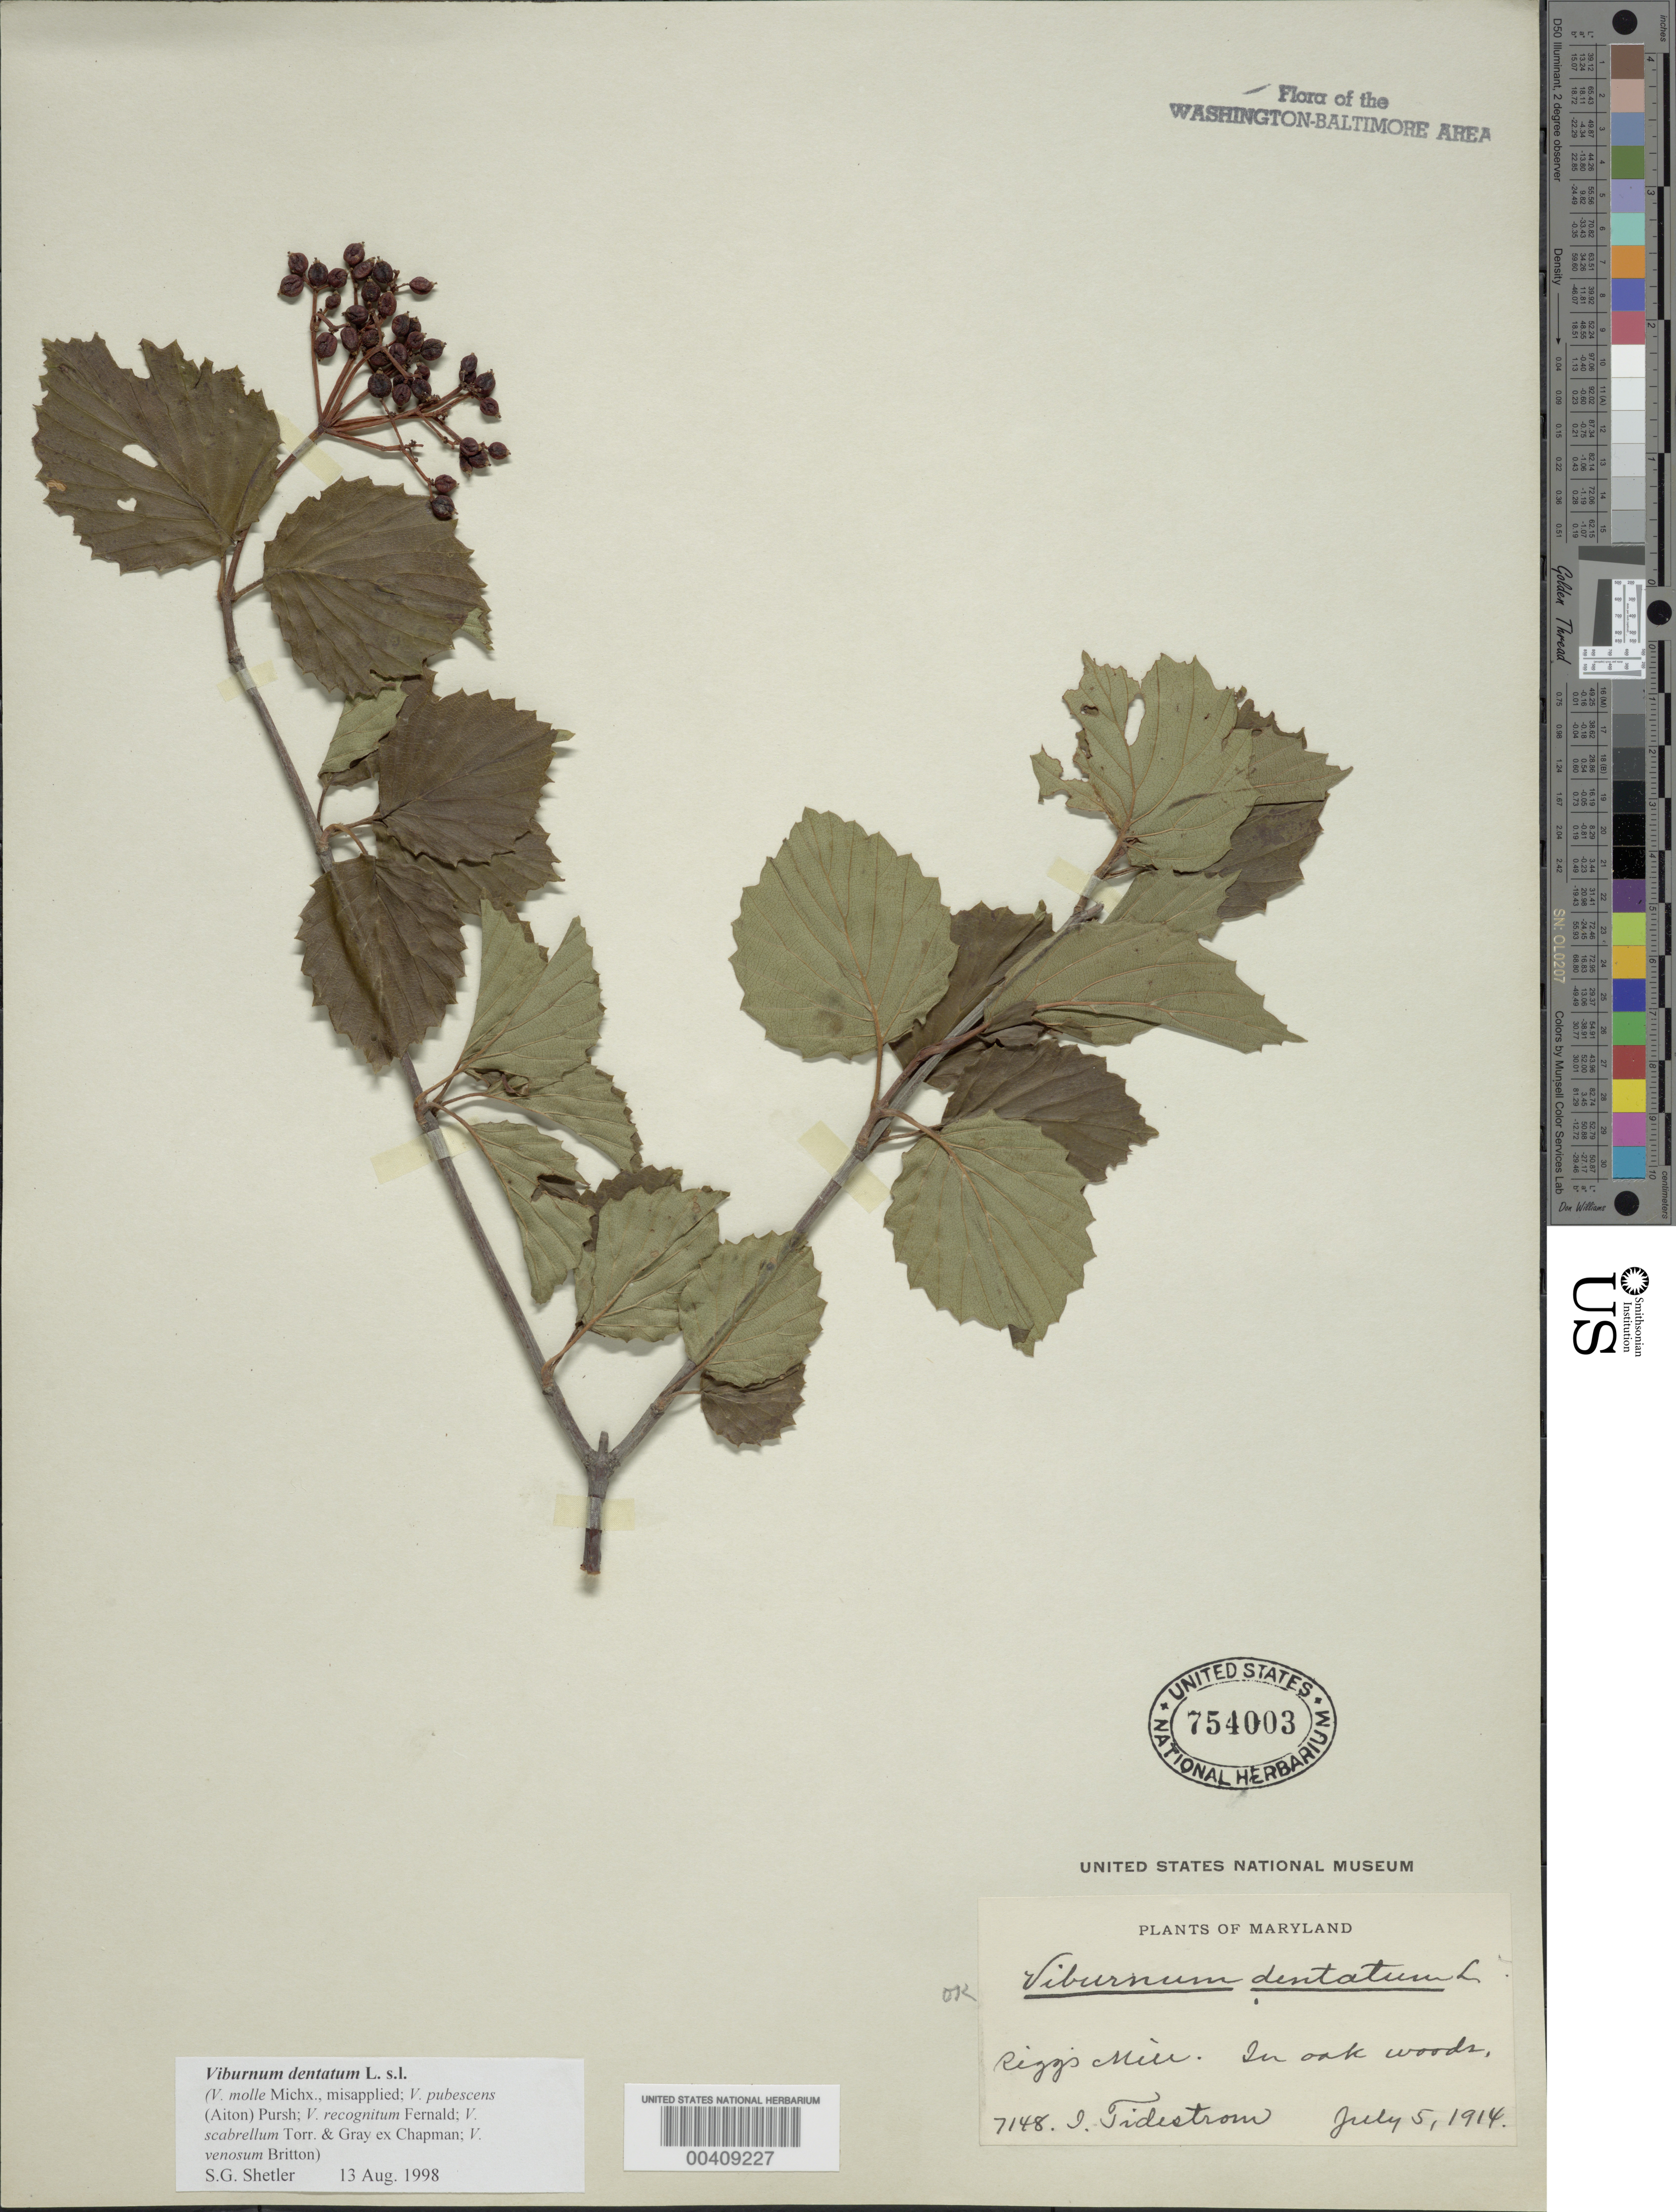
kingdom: Plantae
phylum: Tracheophyta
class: Magnoliopsida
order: Dipsacales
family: Viburnaceae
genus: Viburnum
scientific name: Viburnum dentatum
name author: L.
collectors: I. F. Tidestrom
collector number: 7148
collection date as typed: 05 Jul 1914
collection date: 1914-07-05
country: United States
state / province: Maryland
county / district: Prince George's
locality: Riggs Mill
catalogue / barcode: US 754003